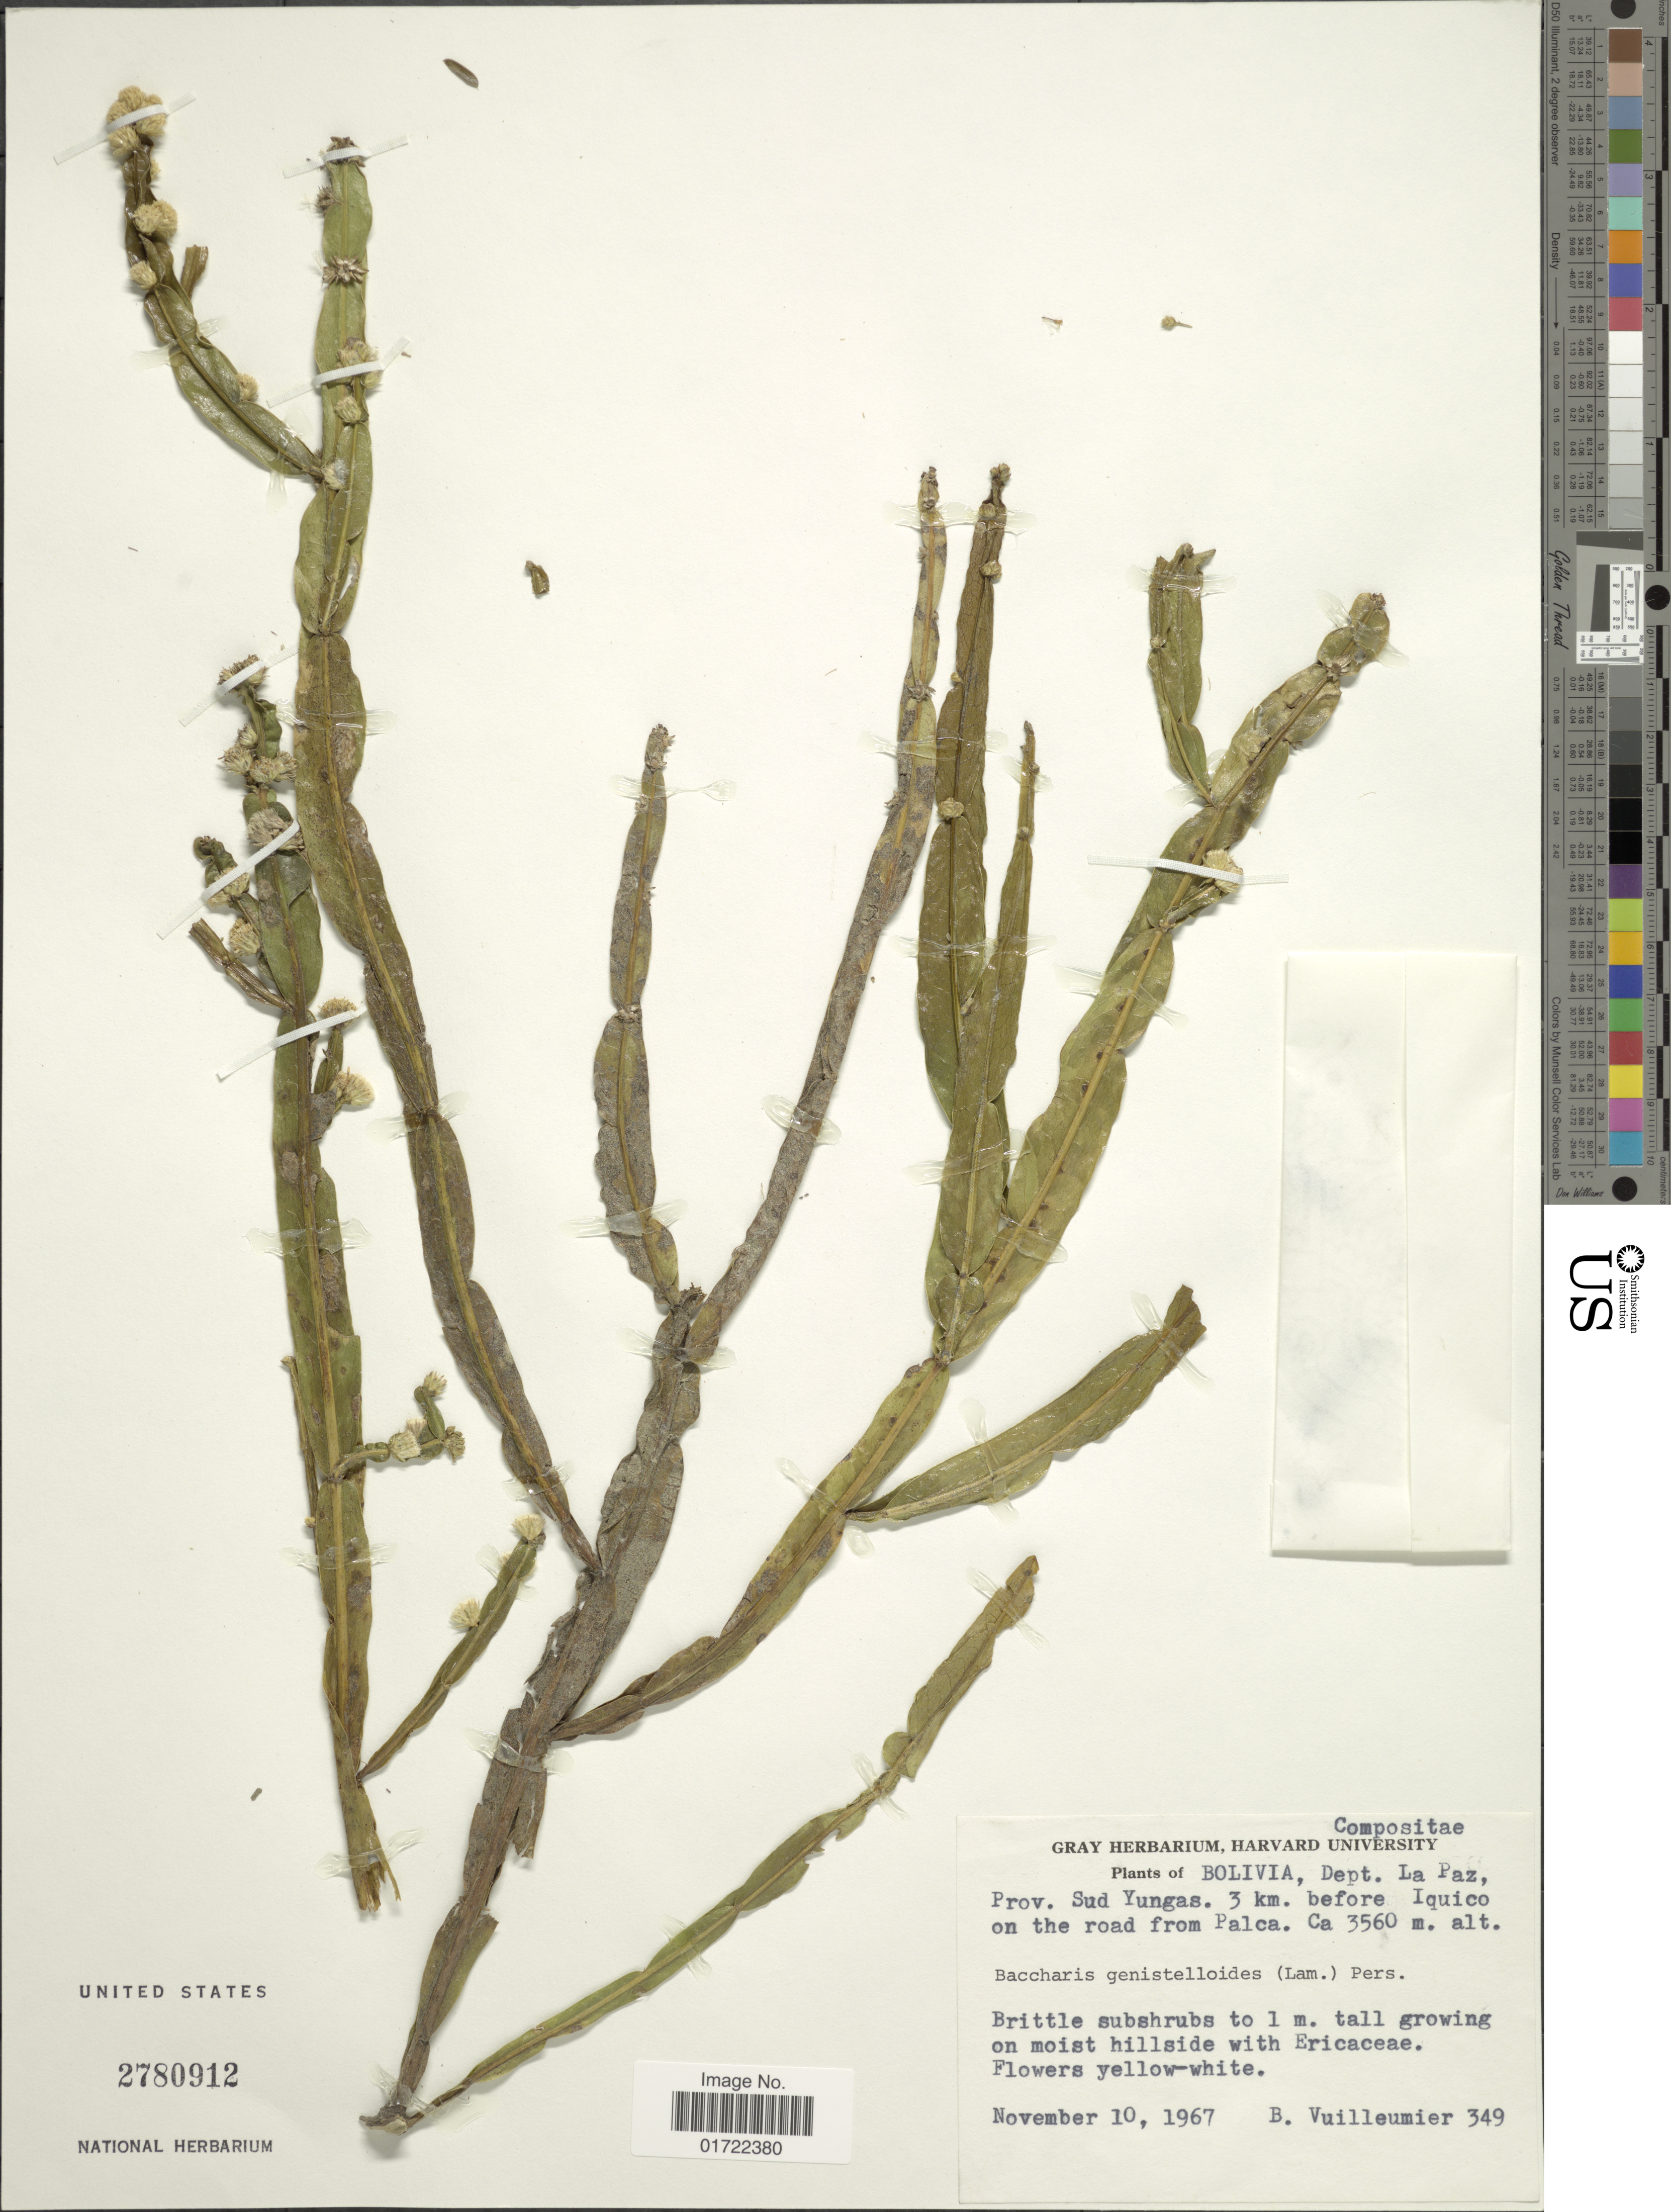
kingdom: Plantae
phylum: Tracheophyta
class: Magnoliopsida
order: Asterales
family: Asteraceae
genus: Baccharis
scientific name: Baccharis genistelloides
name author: (Lam.) Pers.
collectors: B. Vuilleumier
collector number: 349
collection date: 1967-11-10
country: Bolivia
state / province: La Paz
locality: Prov. Sud Yungas, 3 km before Iquico on the road from Palca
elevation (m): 3560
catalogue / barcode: US 2780912